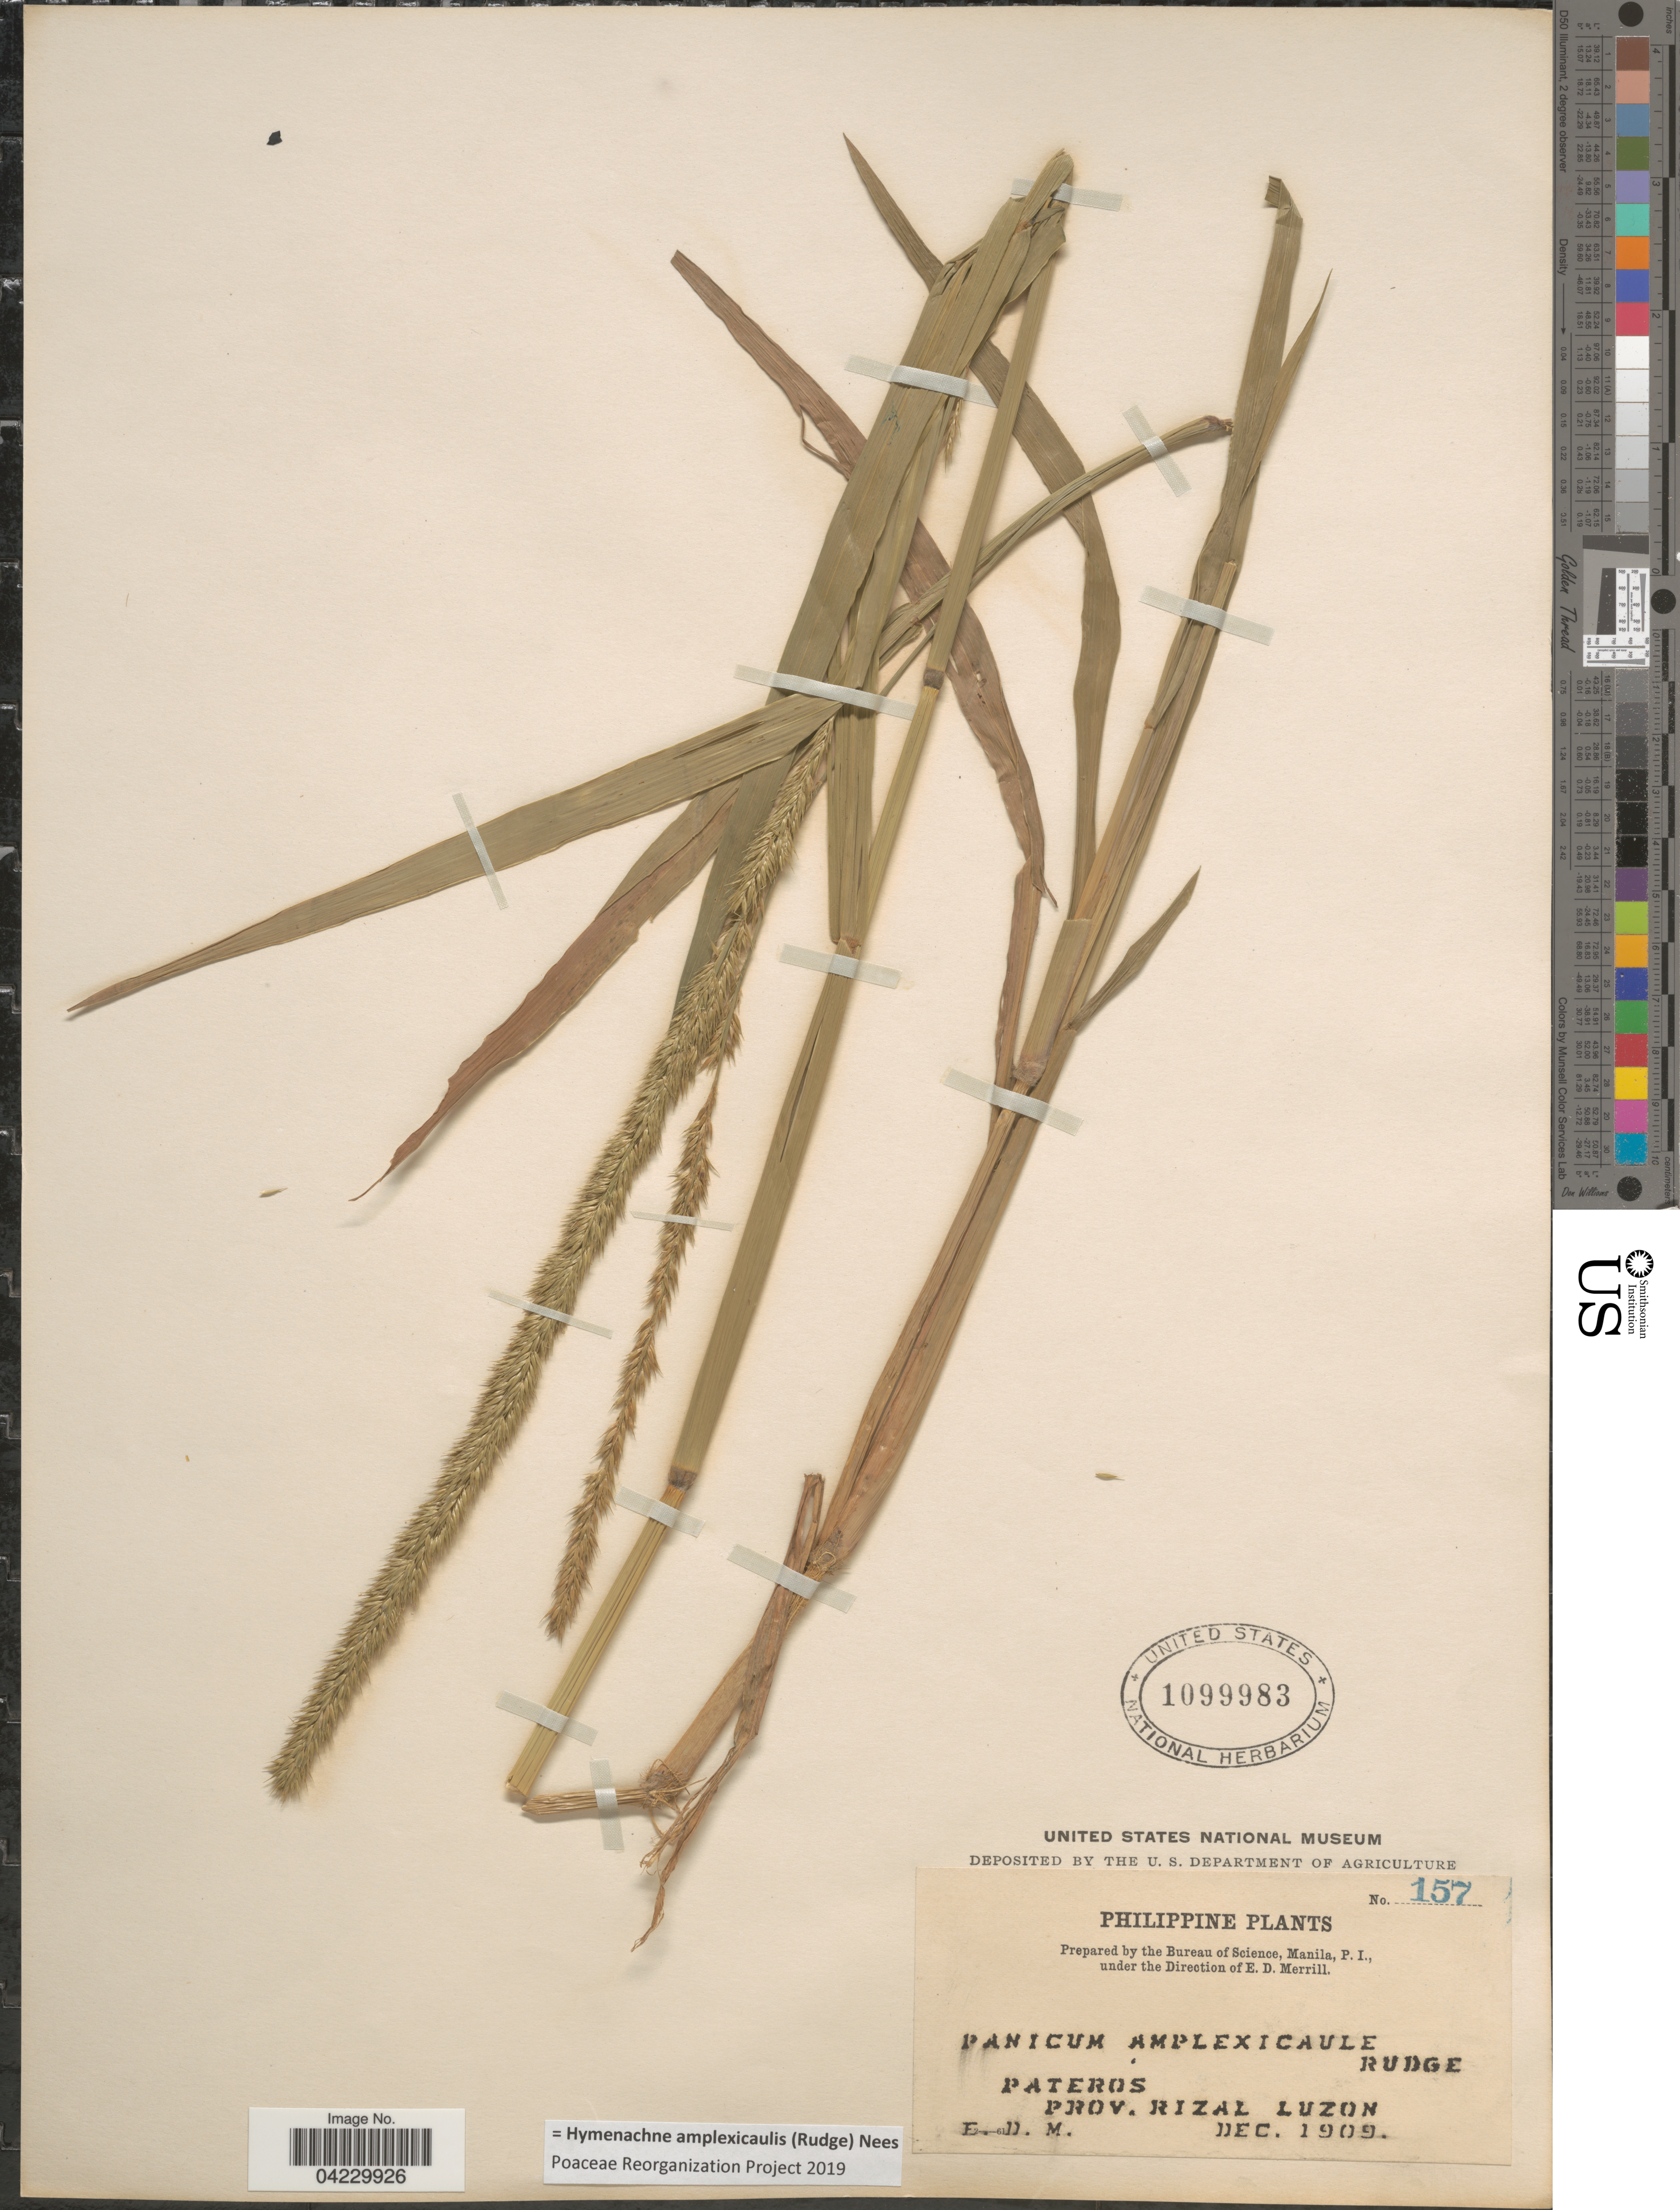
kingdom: Plantae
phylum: Tracheophyta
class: Liliopsida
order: Poales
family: Poaceae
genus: Hymenachne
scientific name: Hymenachne amplexicaulis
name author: (Rudge) Nees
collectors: E. D. Merrill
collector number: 157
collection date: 1909-12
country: Philippines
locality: Pateros, Prov. Rizal Luzon.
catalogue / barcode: US 1099983